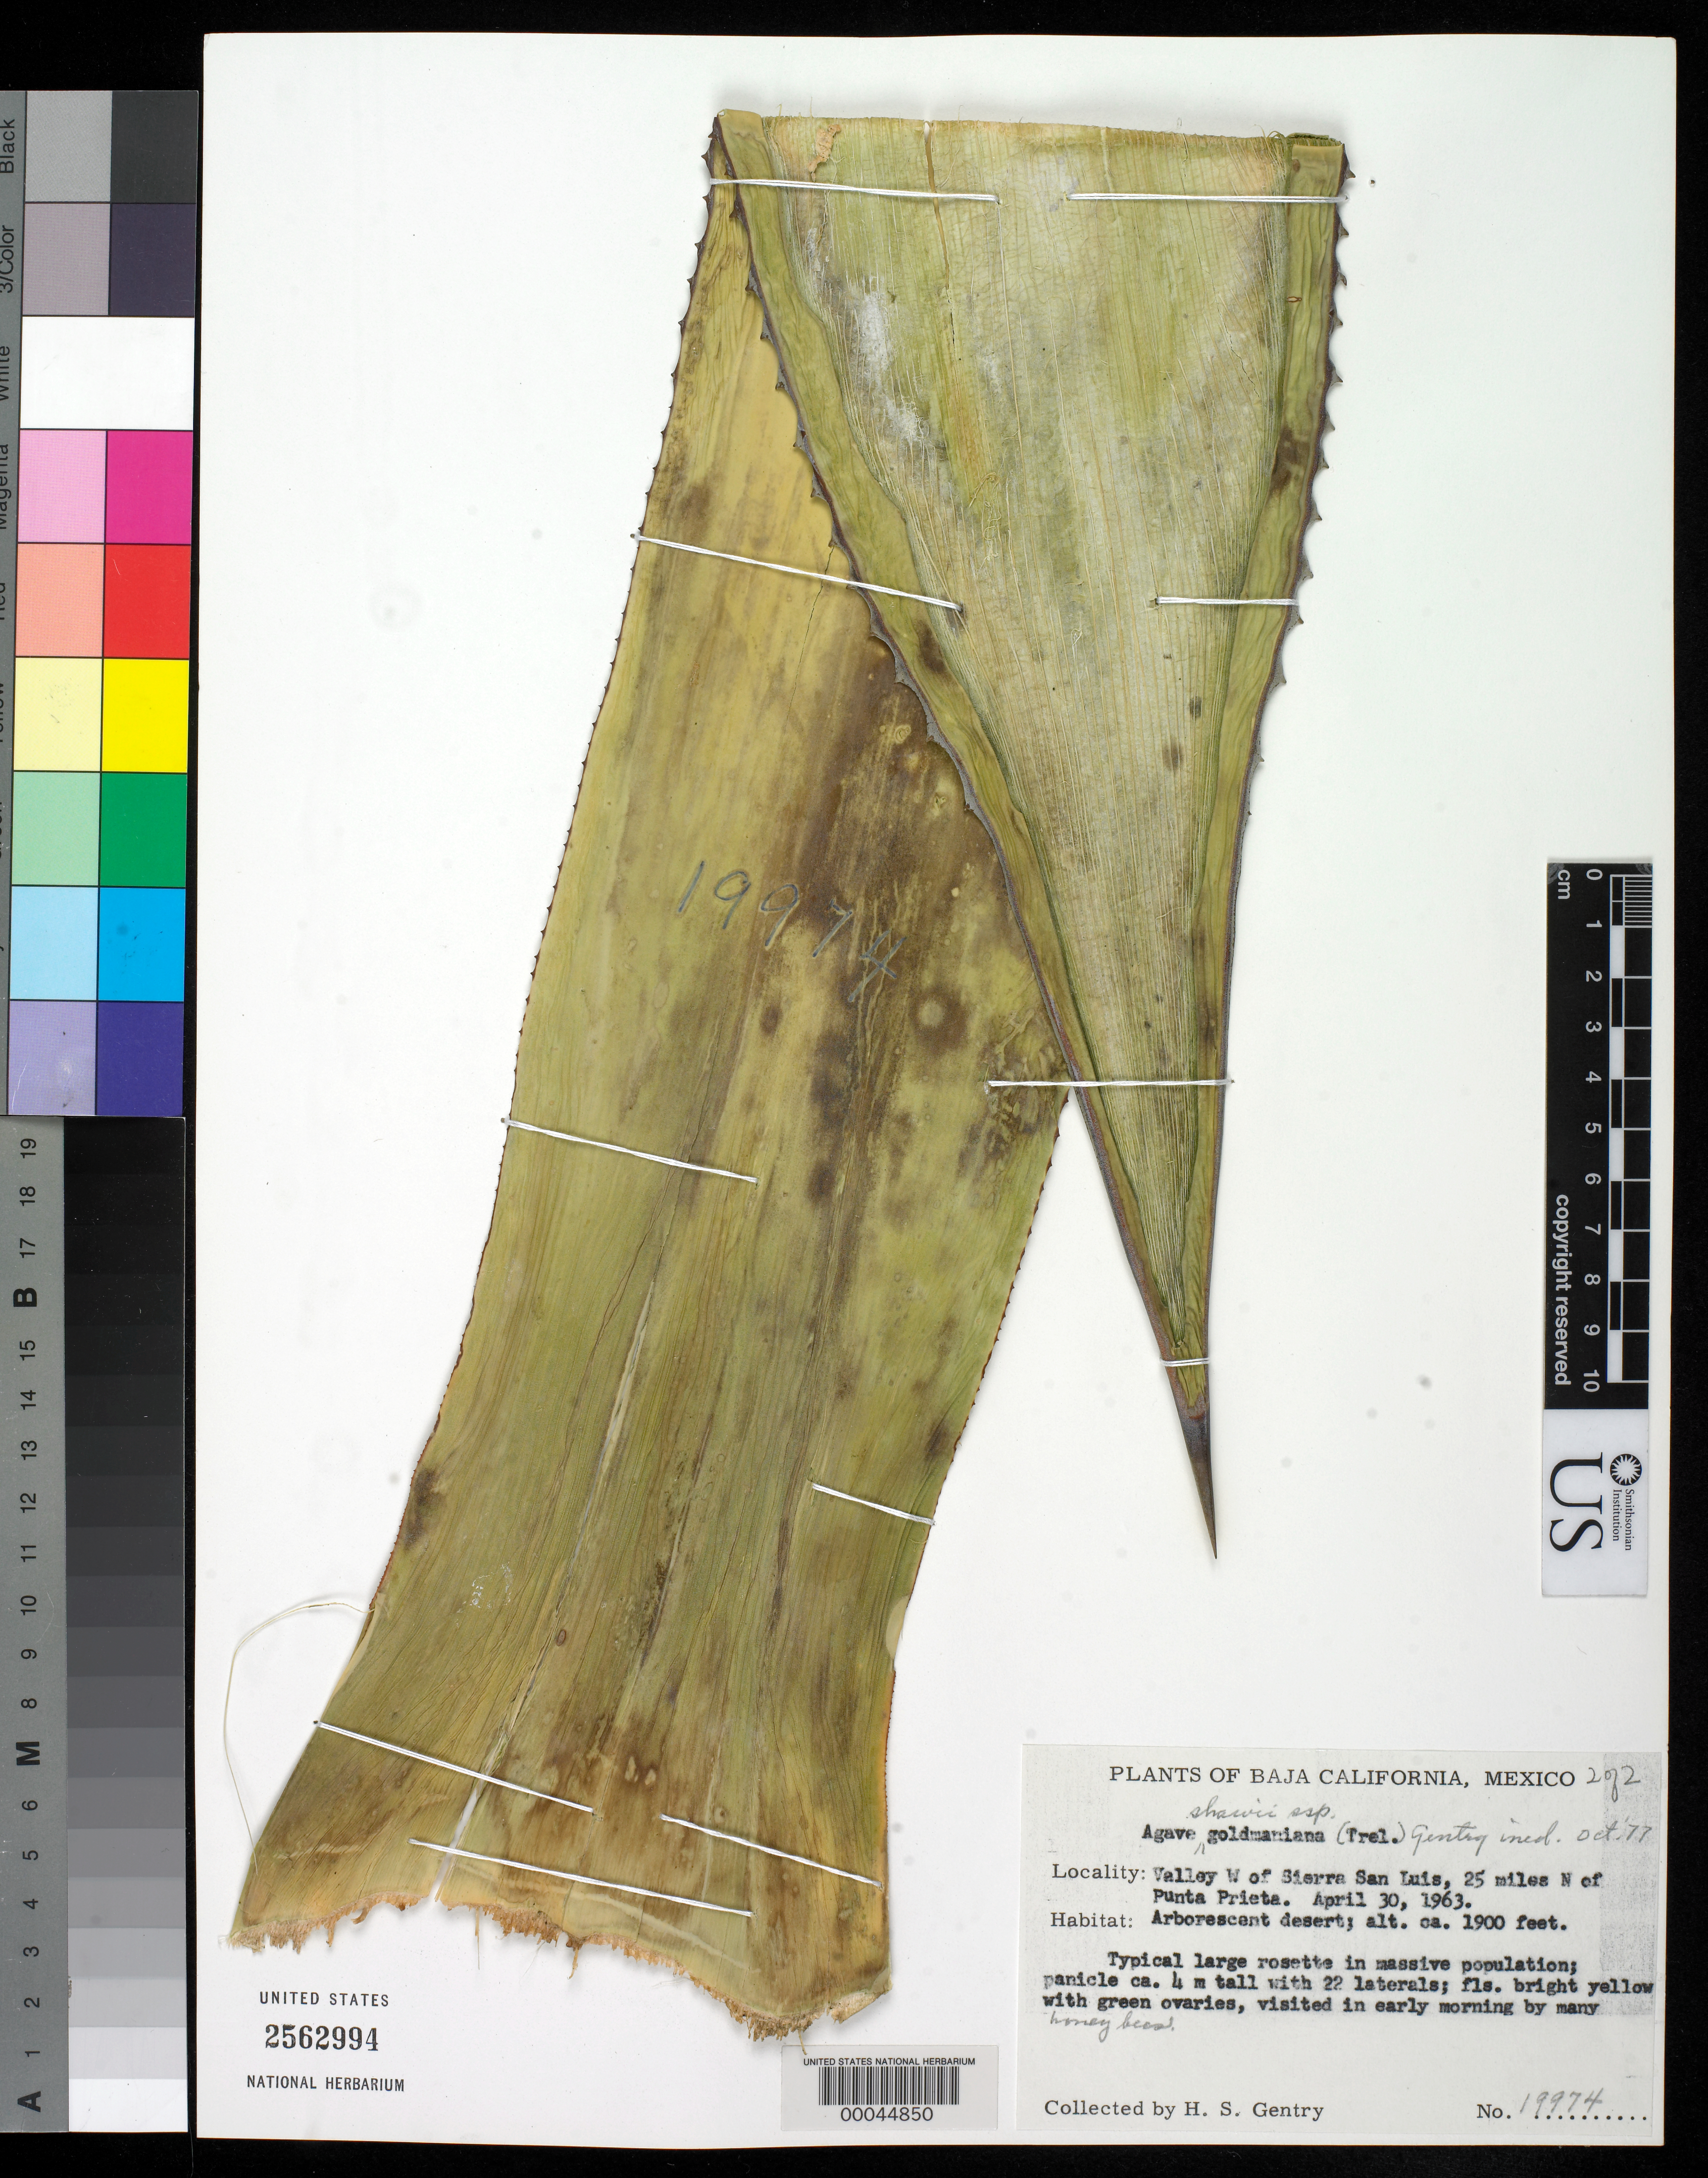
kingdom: Plantae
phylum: Tracheophyta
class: Liliopsida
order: Asparagales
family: Asparagaceae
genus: Agave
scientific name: Agave shawii subsp. goldmaniana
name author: (Trel.) Gentry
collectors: H. S. Gentry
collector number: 19974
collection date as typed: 30 Apr 1963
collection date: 1963-04-30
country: Mexico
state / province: Baja California Norte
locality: Valley W of Sierra San Luis, 25 mi N of Punta Prieta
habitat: Arborescent desert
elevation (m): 579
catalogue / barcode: US 2562994